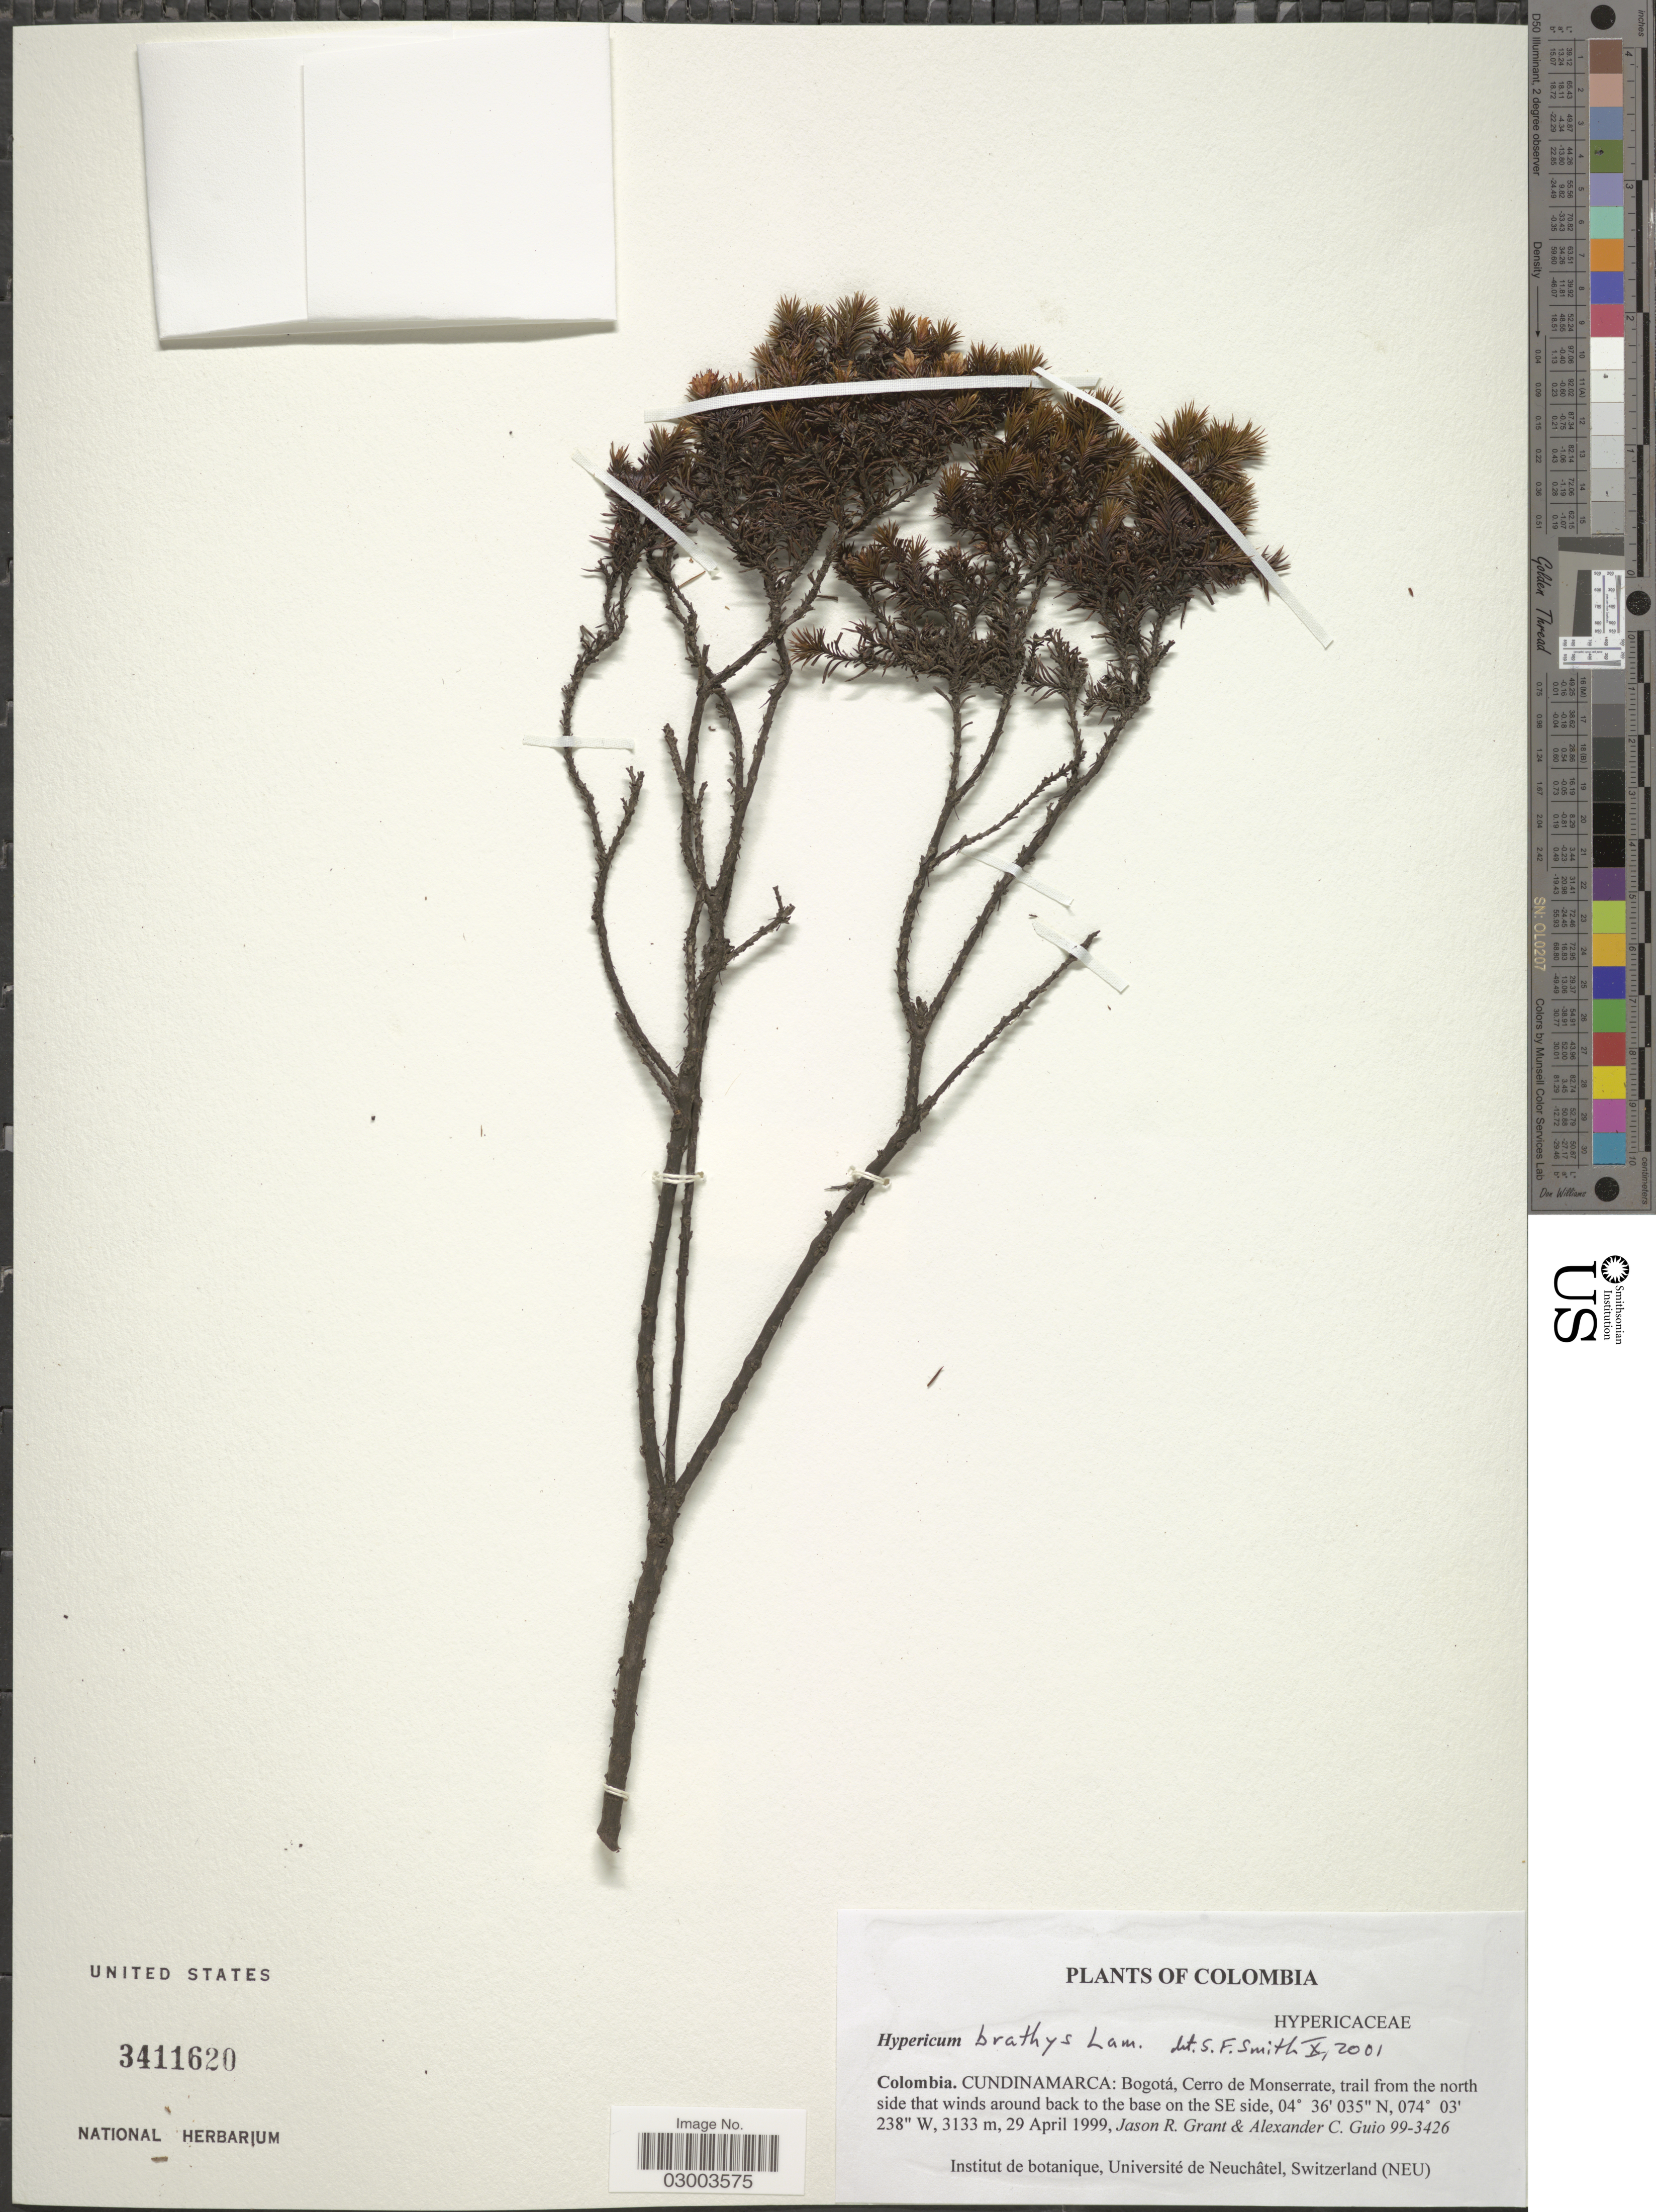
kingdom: Plantae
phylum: Tracheophyta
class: Magnoliopsida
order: Malpighiales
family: Hypericaceae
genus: Hypericum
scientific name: Hypericum juniperinum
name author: Kunth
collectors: J. Grant & A. Guio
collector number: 99-3426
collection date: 1999-04-29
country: Colombia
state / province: Cundinamarca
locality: Cundinamarca: Bogotá, Cerro de Monseratte, trail from the north side that winds around back to base on the SE side.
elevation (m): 3133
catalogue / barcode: US 3411620